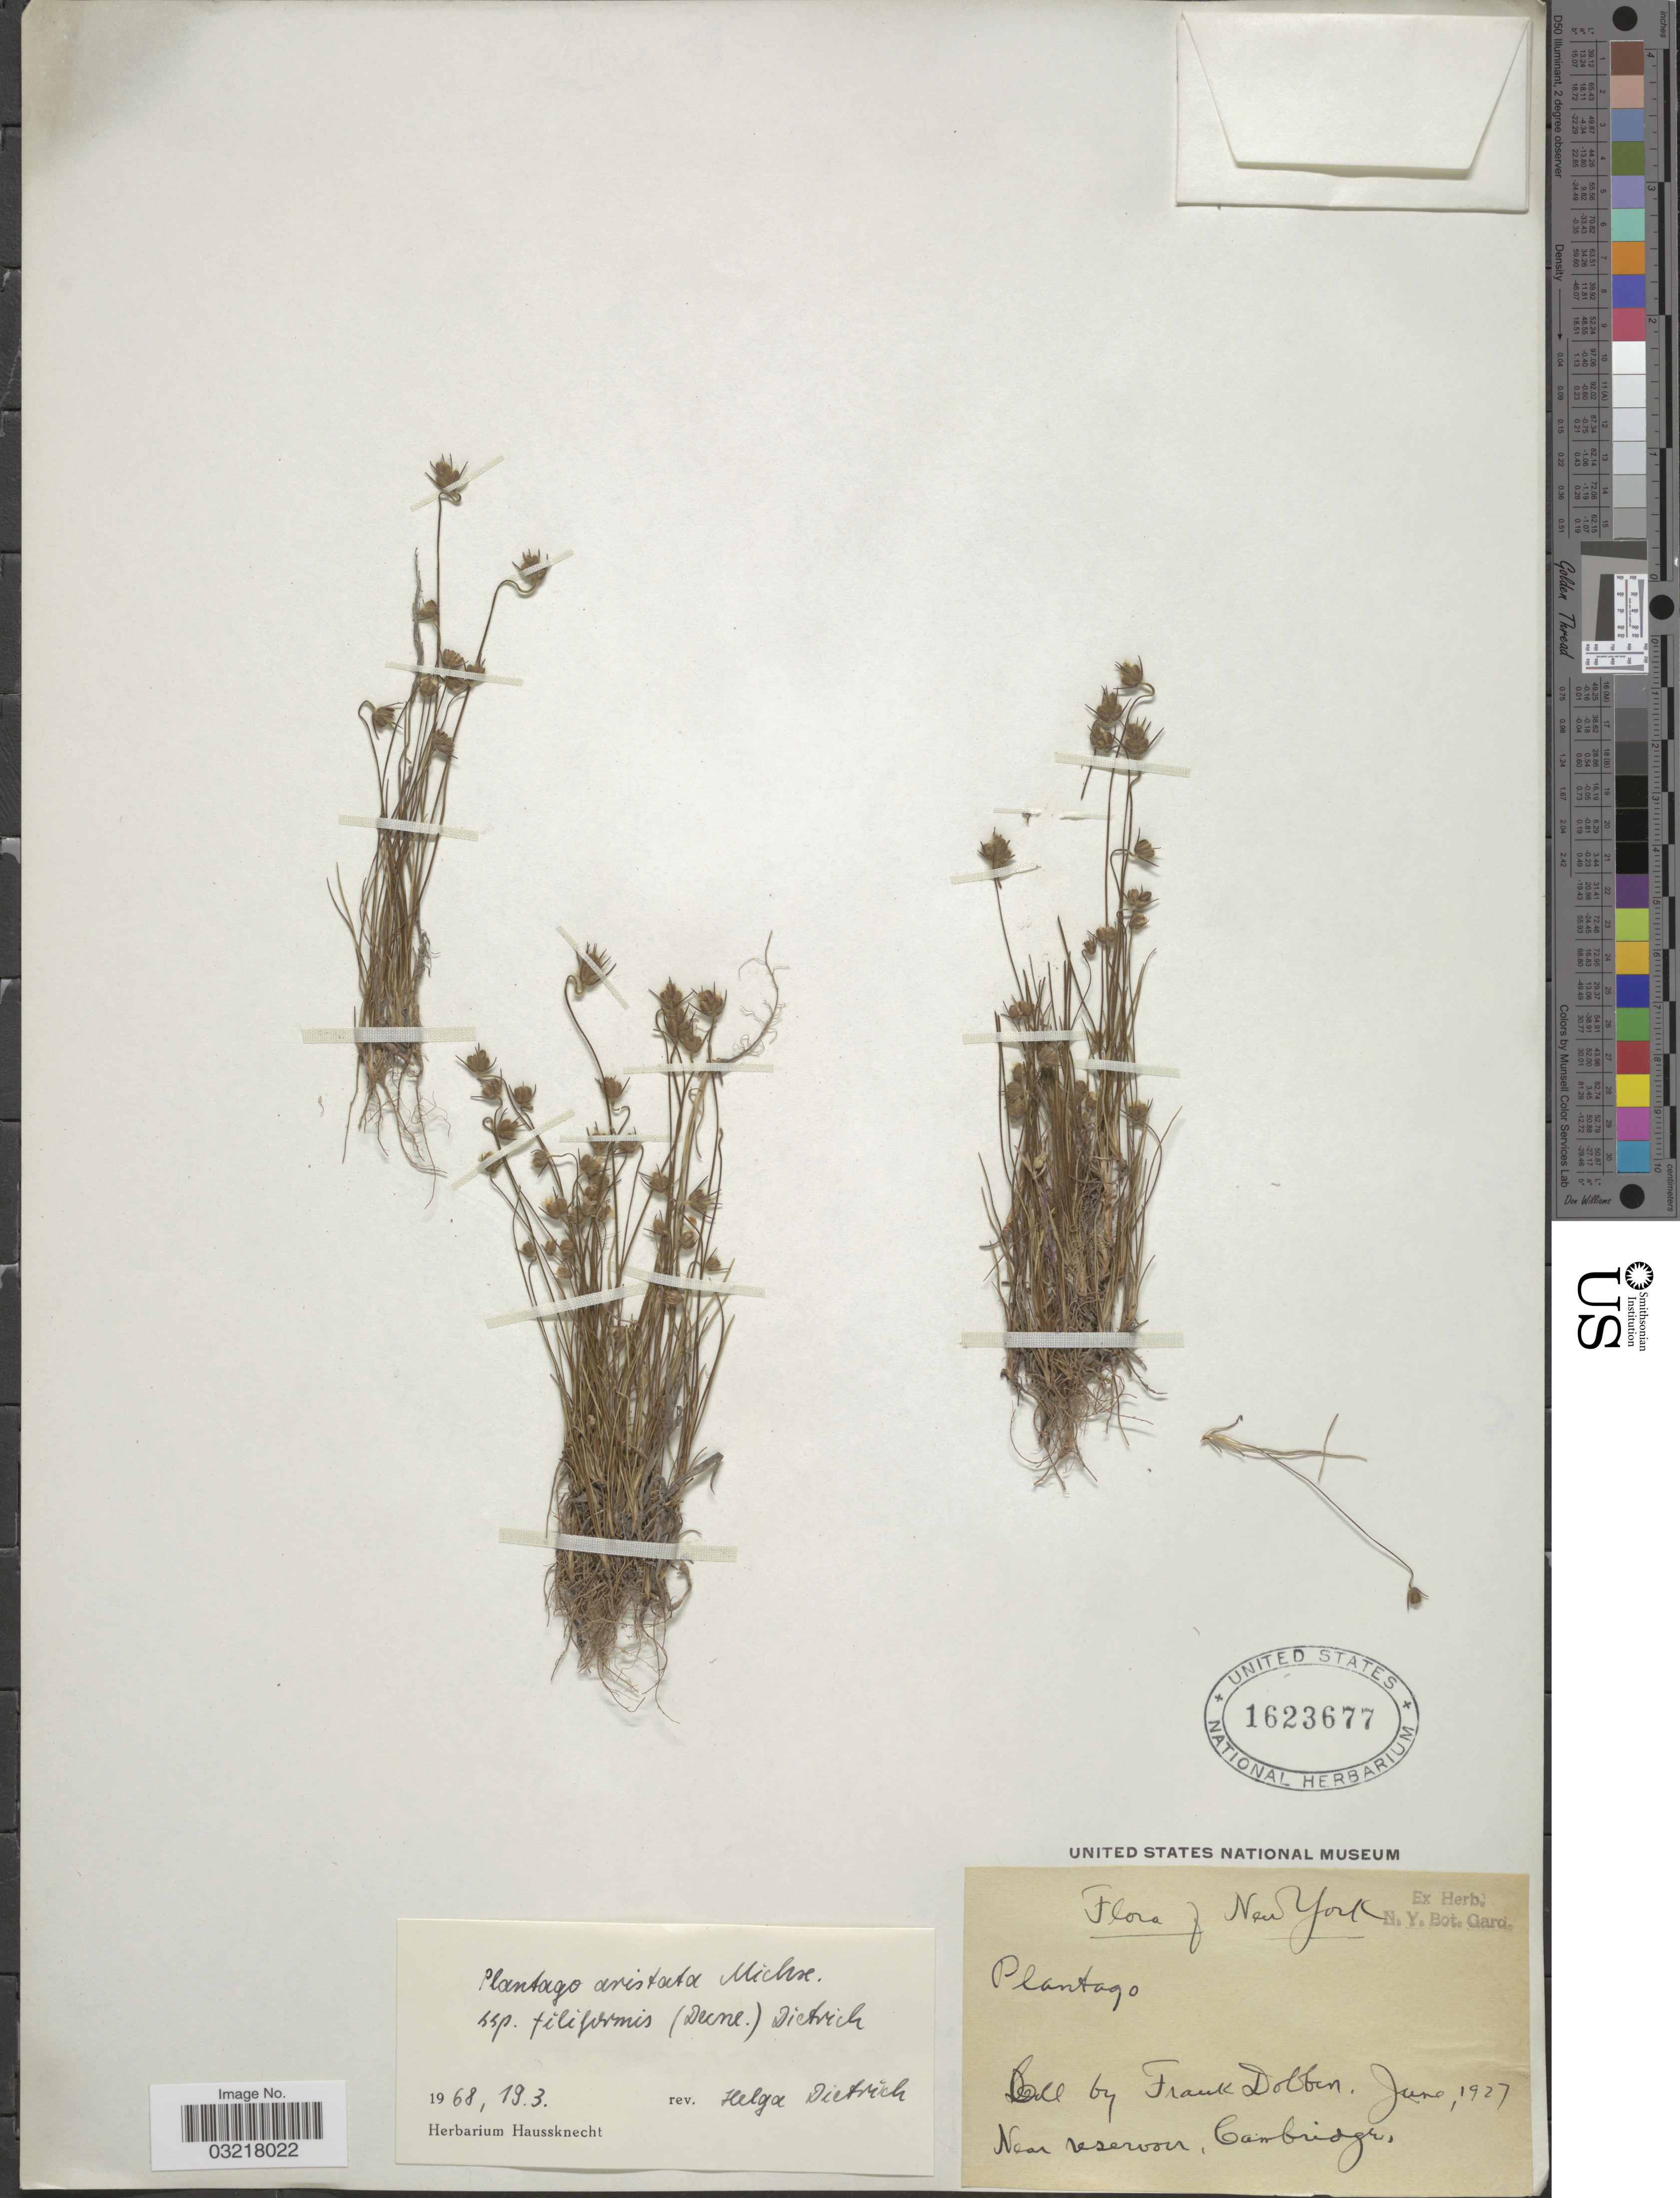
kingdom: Plantae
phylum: Tracheophyta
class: Magnoliopsida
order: Lamiales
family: Plantaginaceae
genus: Plantago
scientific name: Plantago aristata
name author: Michx.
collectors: F. Dobbin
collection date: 1927-06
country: United States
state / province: New York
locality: Near reservoir, Cambridge.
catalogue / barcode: US 1623677